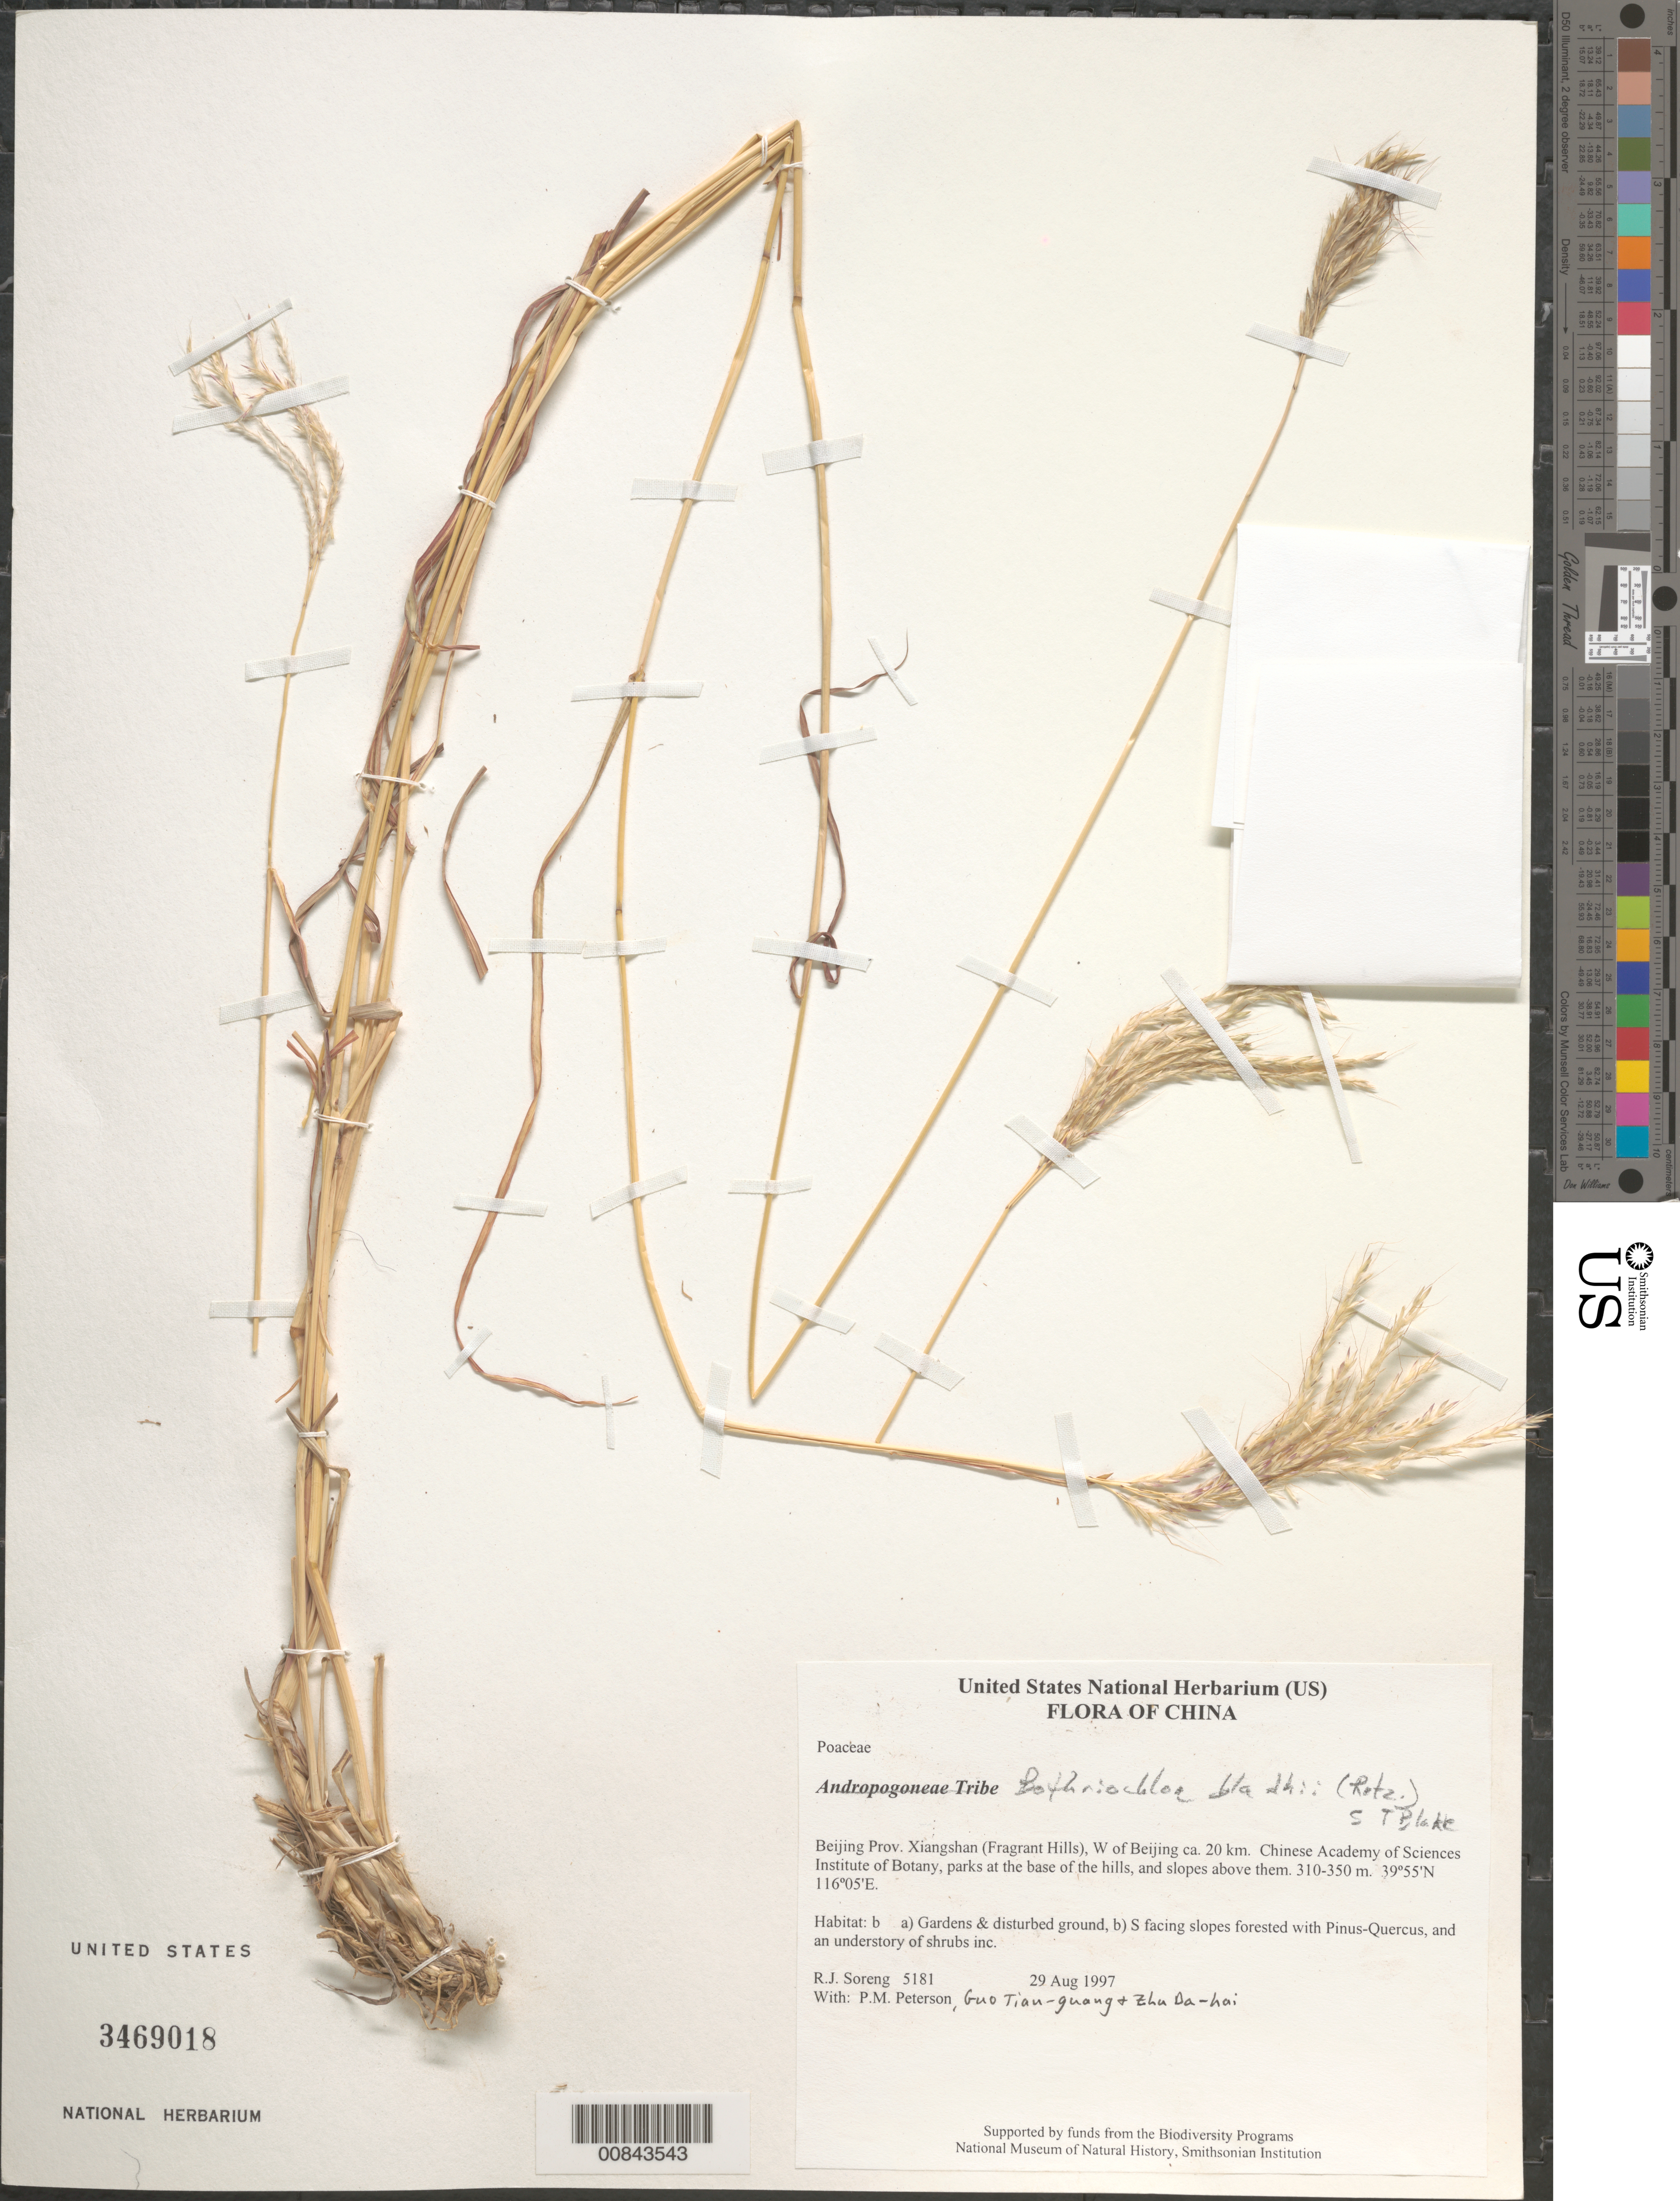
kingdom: Plantae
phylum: Tracheophyta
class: Liliopsida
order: Poales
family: Poaceae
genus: Bothriochloa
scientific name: Bothriochloa bladhii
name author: (Retz.) S.T. Blake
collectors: R. J. Soreng, P. M. Peterson & Zhu Da-hai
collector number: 5181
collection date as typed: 29 Aug 1997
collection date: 1997-08-29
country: China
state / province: Beijing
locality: Xiangshan (Fragrant Hills), W of Beijing ca. 20 km Chinese Academy of Sciences Institute of Botany, parks at the base of the hills, and slopes above them.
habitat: Habitat: b a) Gardens & disturbed ground, b) S facing slopes forested with Pinus-Quercus, and an understory of shrubs inc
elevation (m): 310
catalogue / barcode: US 3469018